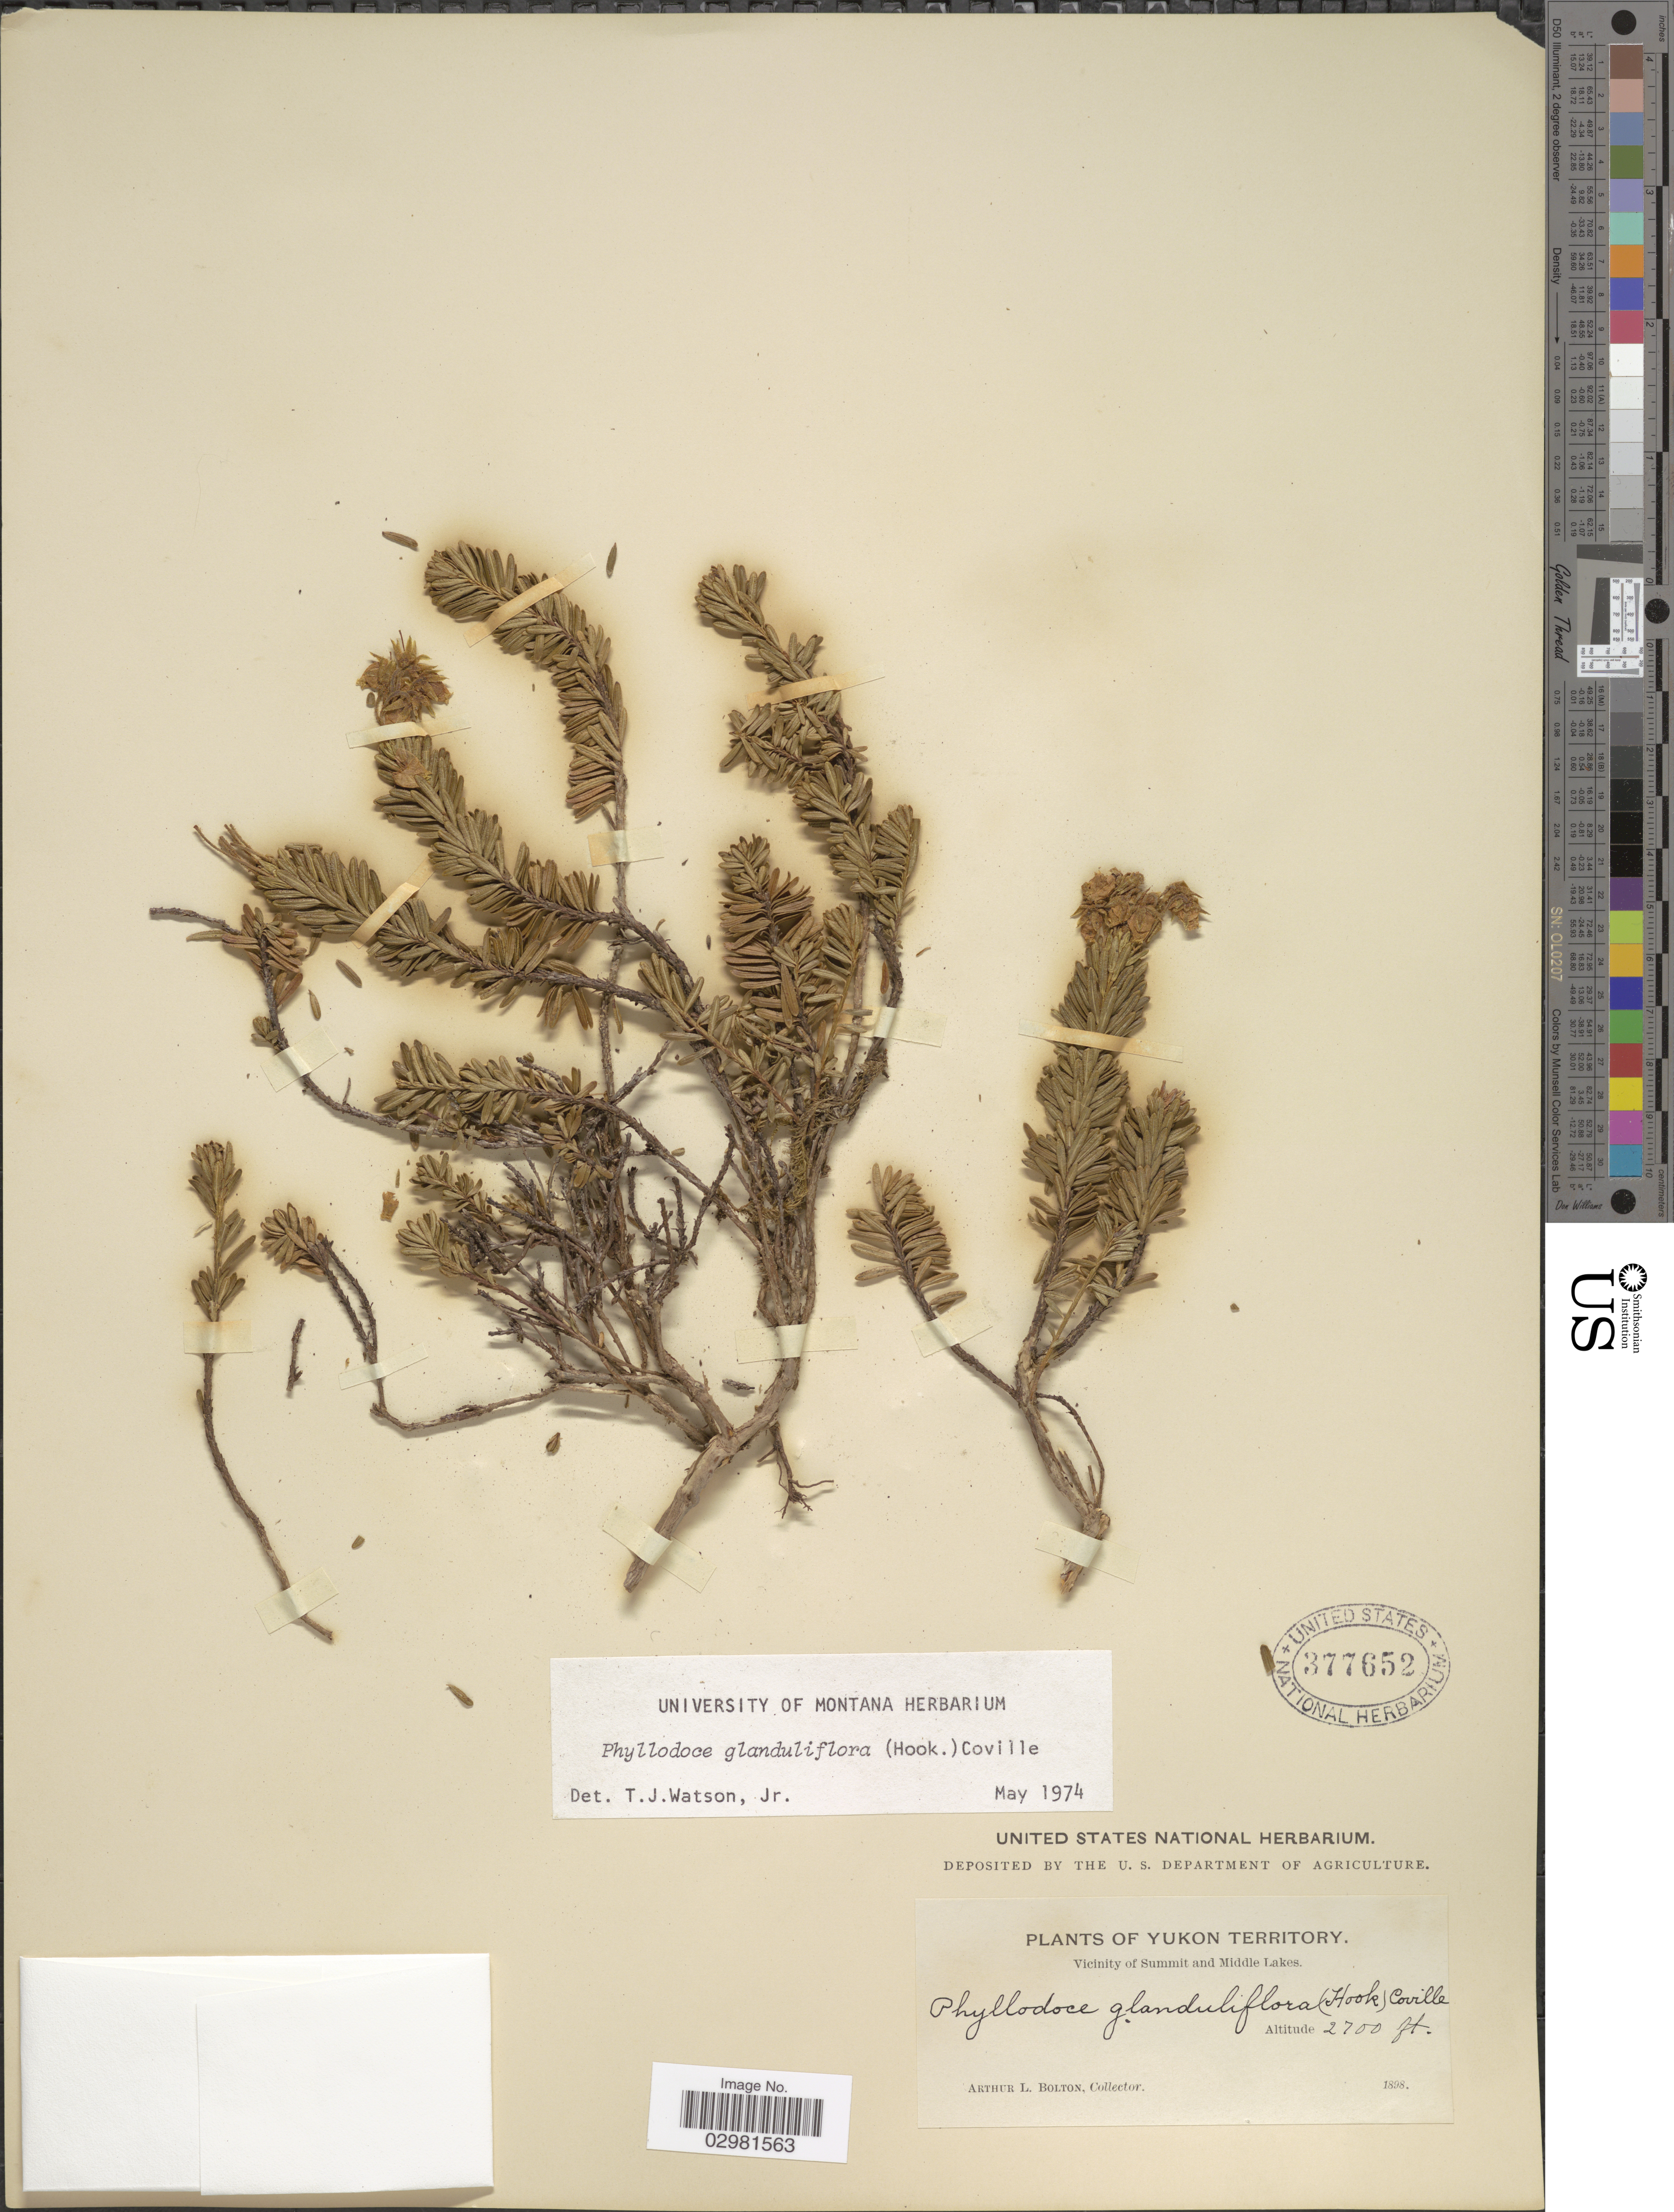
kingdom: Plantae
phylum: Tracheophyta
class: Magnoliopsida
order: Ericales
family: Ericaceae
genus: Phyllodoce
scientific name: Phyllodoce glanduliflora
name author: (Hook.) Coville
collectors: A. Bolton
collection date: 1898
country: Canada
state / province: Yukon Territory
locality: Vicinity of Summit and Middle Lakes.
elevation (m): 823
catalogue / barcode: US 377652